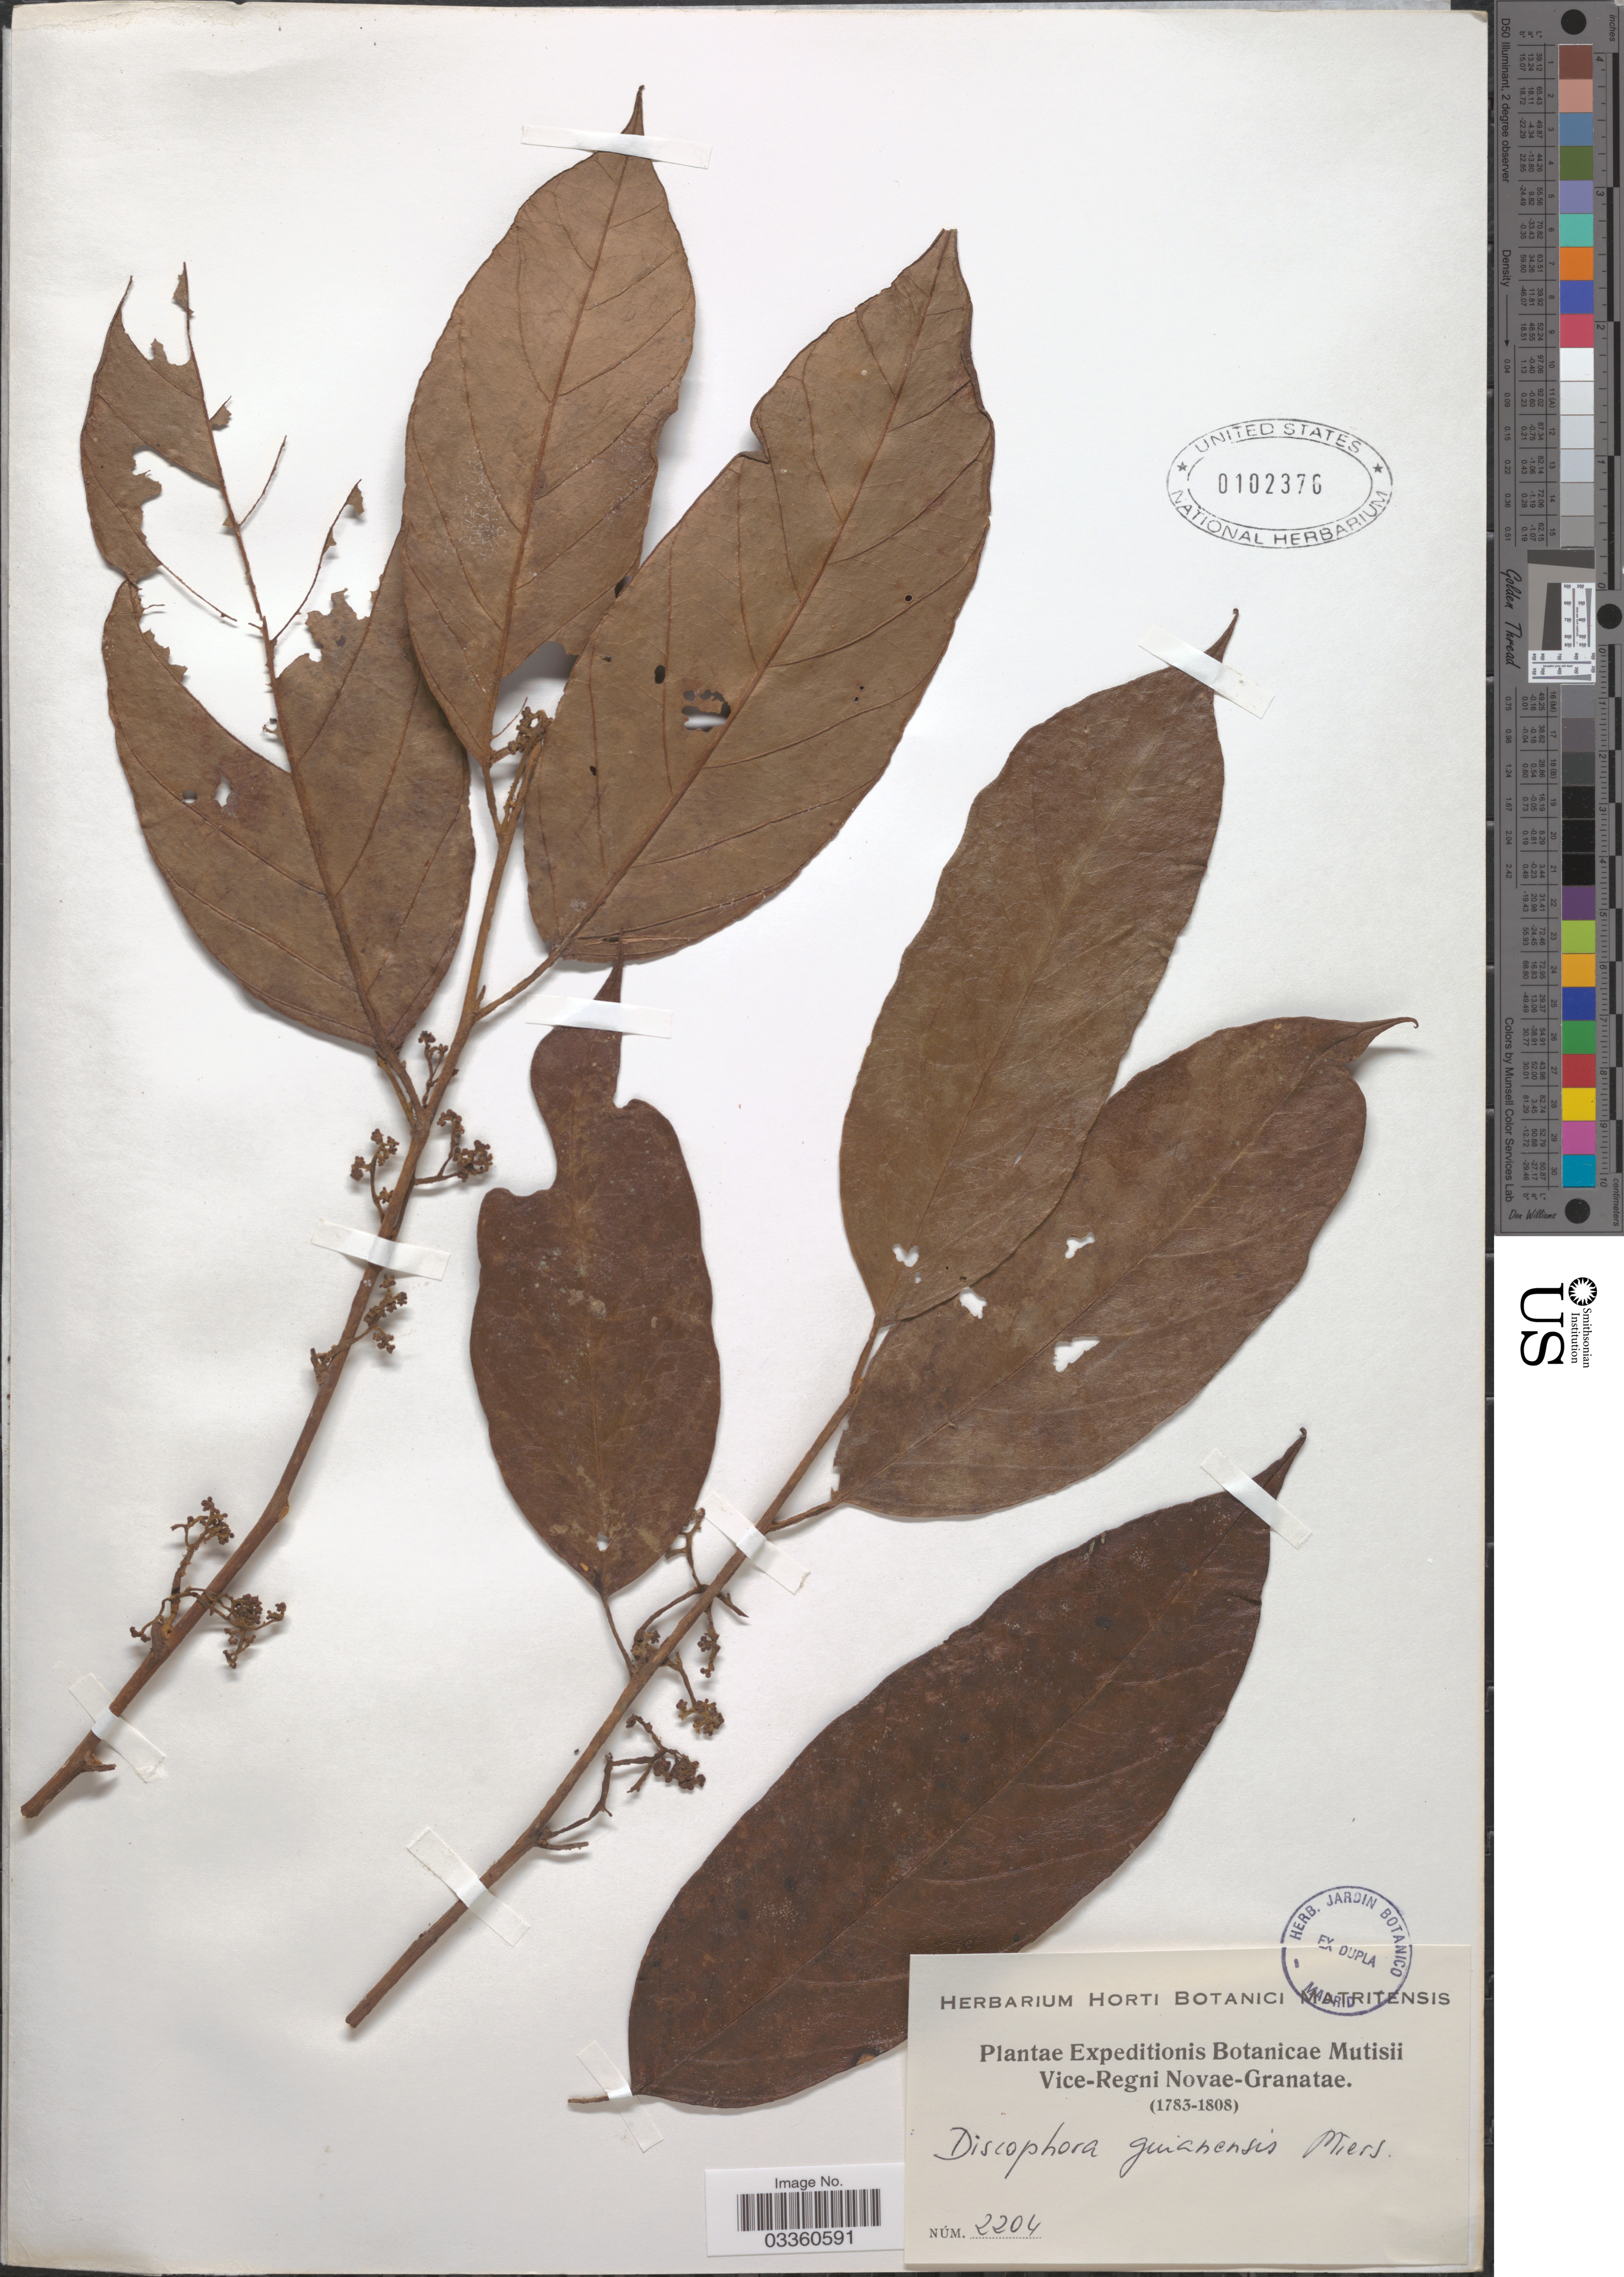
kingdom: Plantae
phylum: Tracheophyta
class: Magnoliopsida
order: Cardiopteridales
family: Stemonuraceae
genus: Discophora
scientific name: Discophora guianensis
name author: Miers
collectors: Expeditions Botanicae Mutisii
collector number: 2204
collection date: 1783/1808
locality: Vice-Regni Novae-Granatae.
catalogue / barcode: US 102376